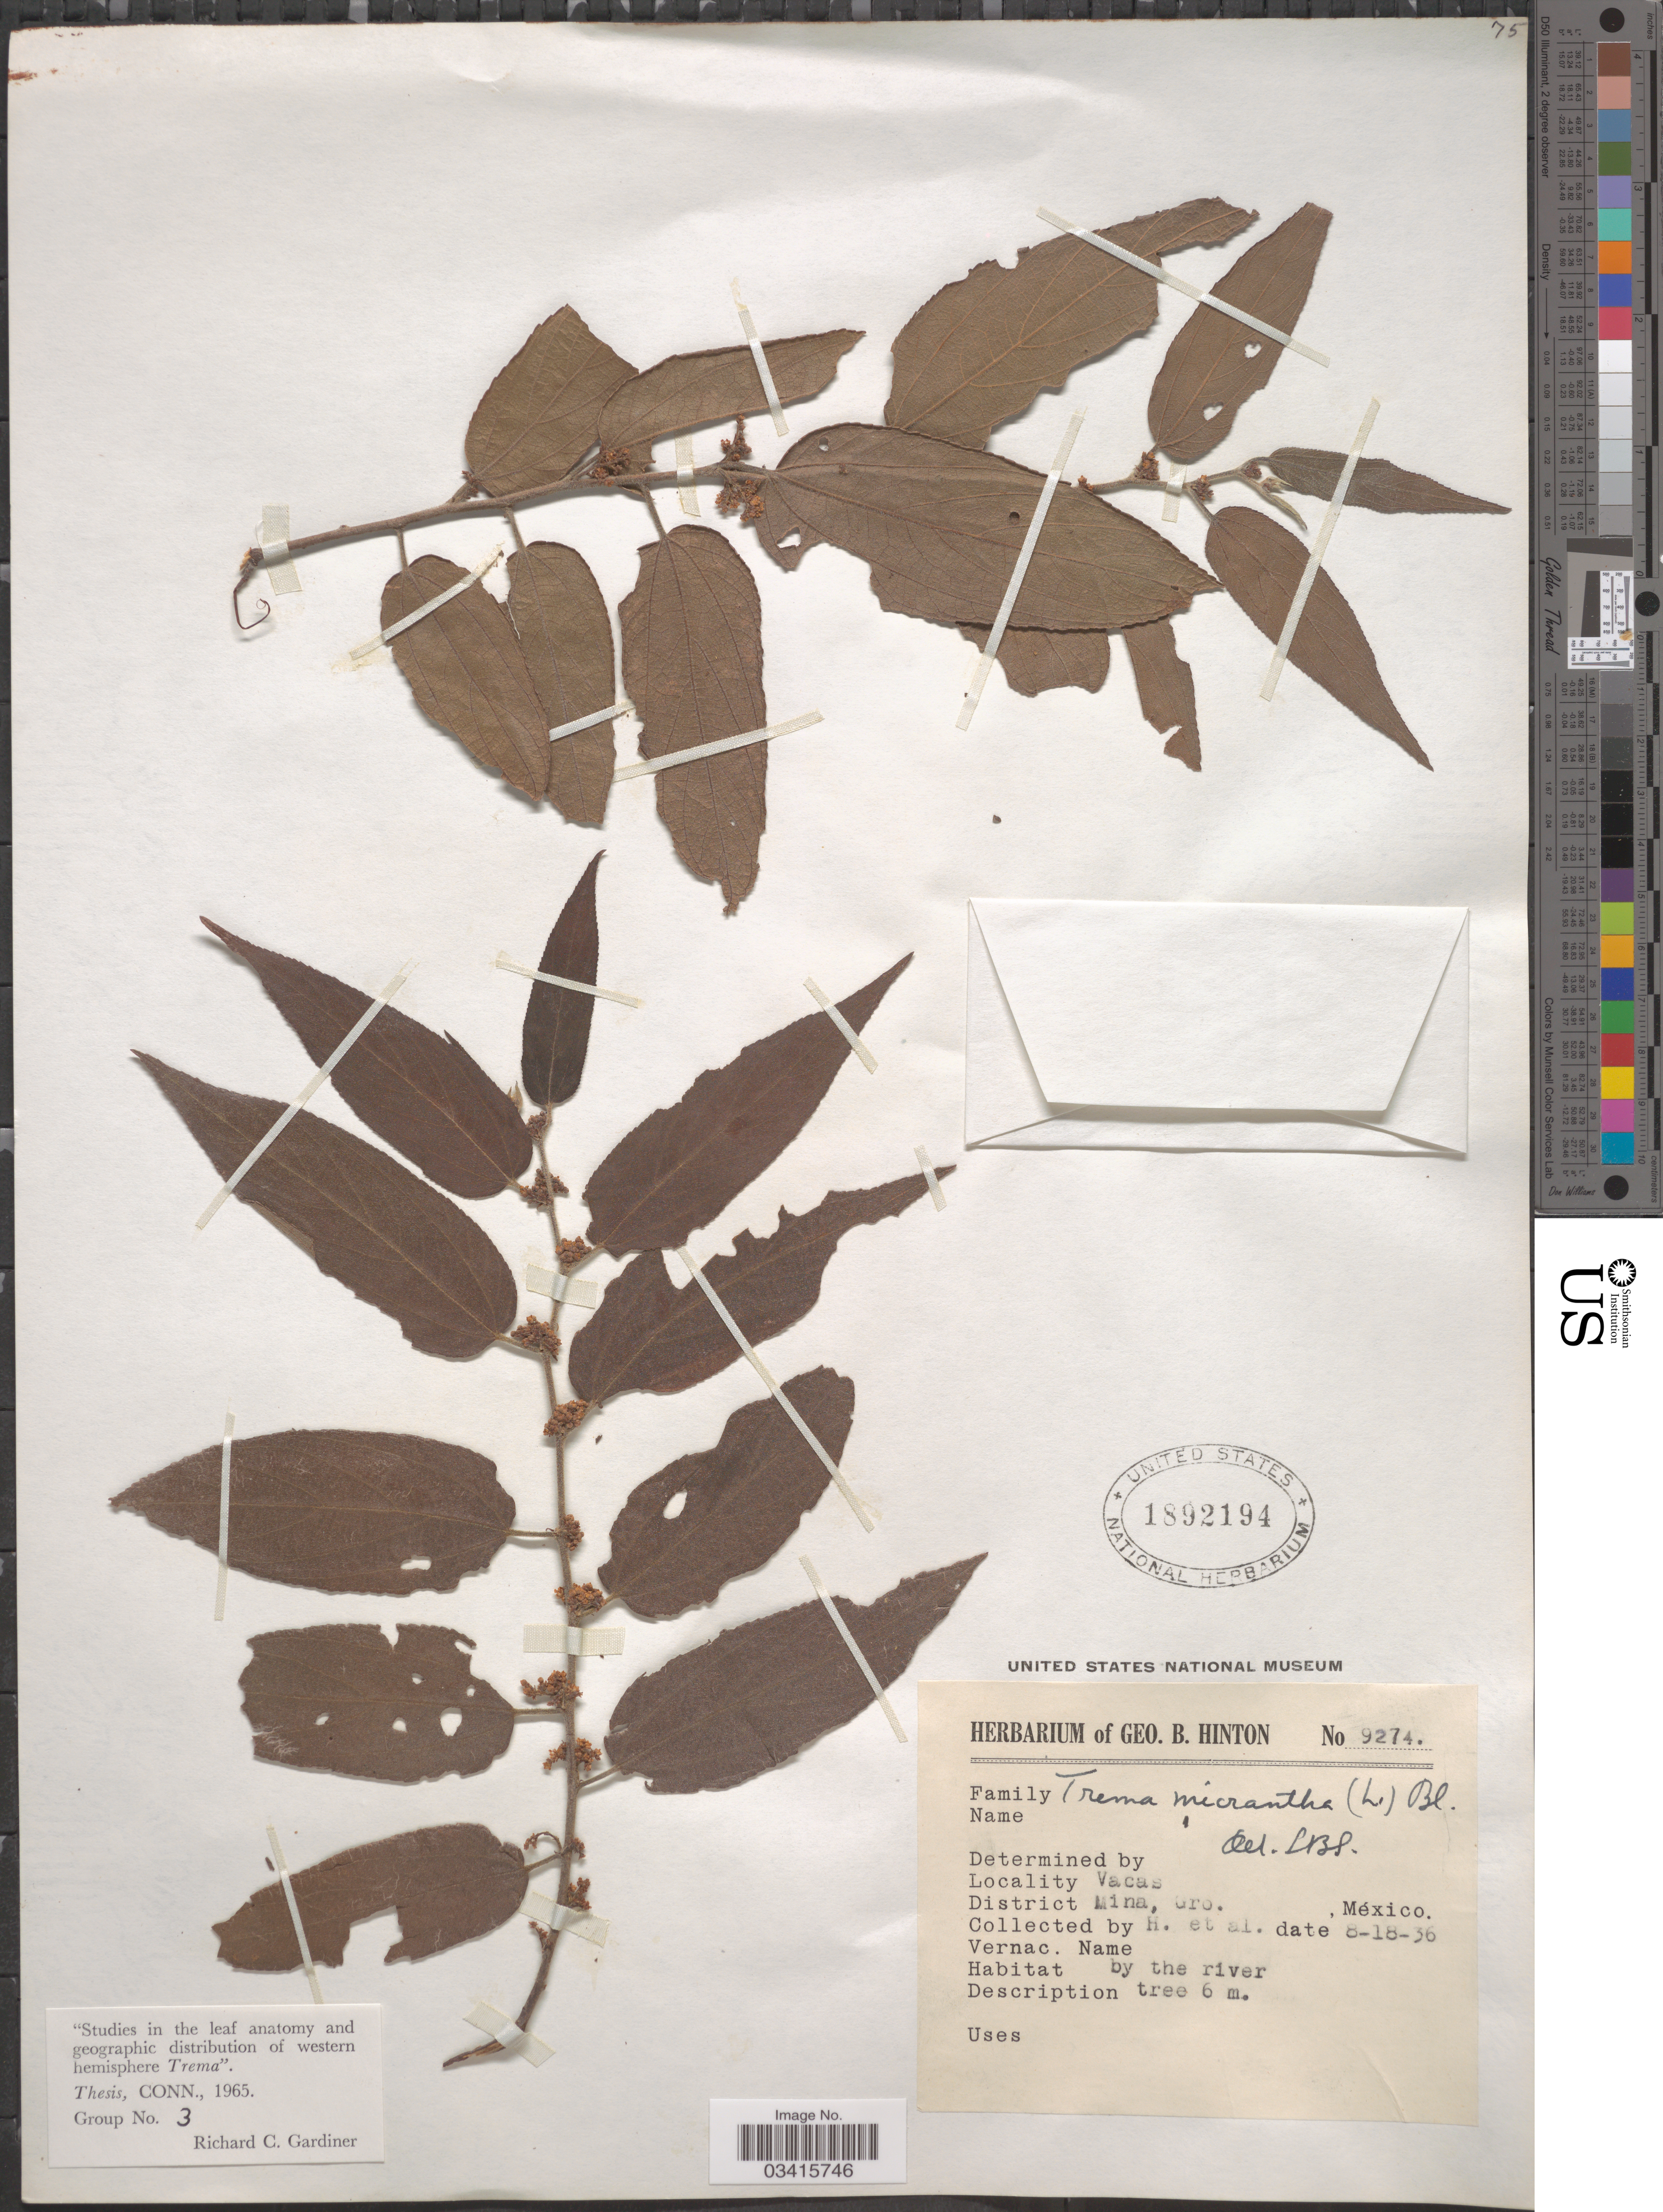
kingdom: Plantae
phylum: Tracheophyta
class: Magnoliopsida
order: Rosales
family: Cannabaceae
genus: Trema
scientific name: Trema micranthum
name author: (L.) Blume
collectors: G. B. Hinton & et al.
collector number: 9274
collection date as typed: Transcribed d/m/y: 18/8/36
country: Mexico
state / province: Guerrero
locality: Vacas, District Mina.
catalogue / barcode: US 1892194